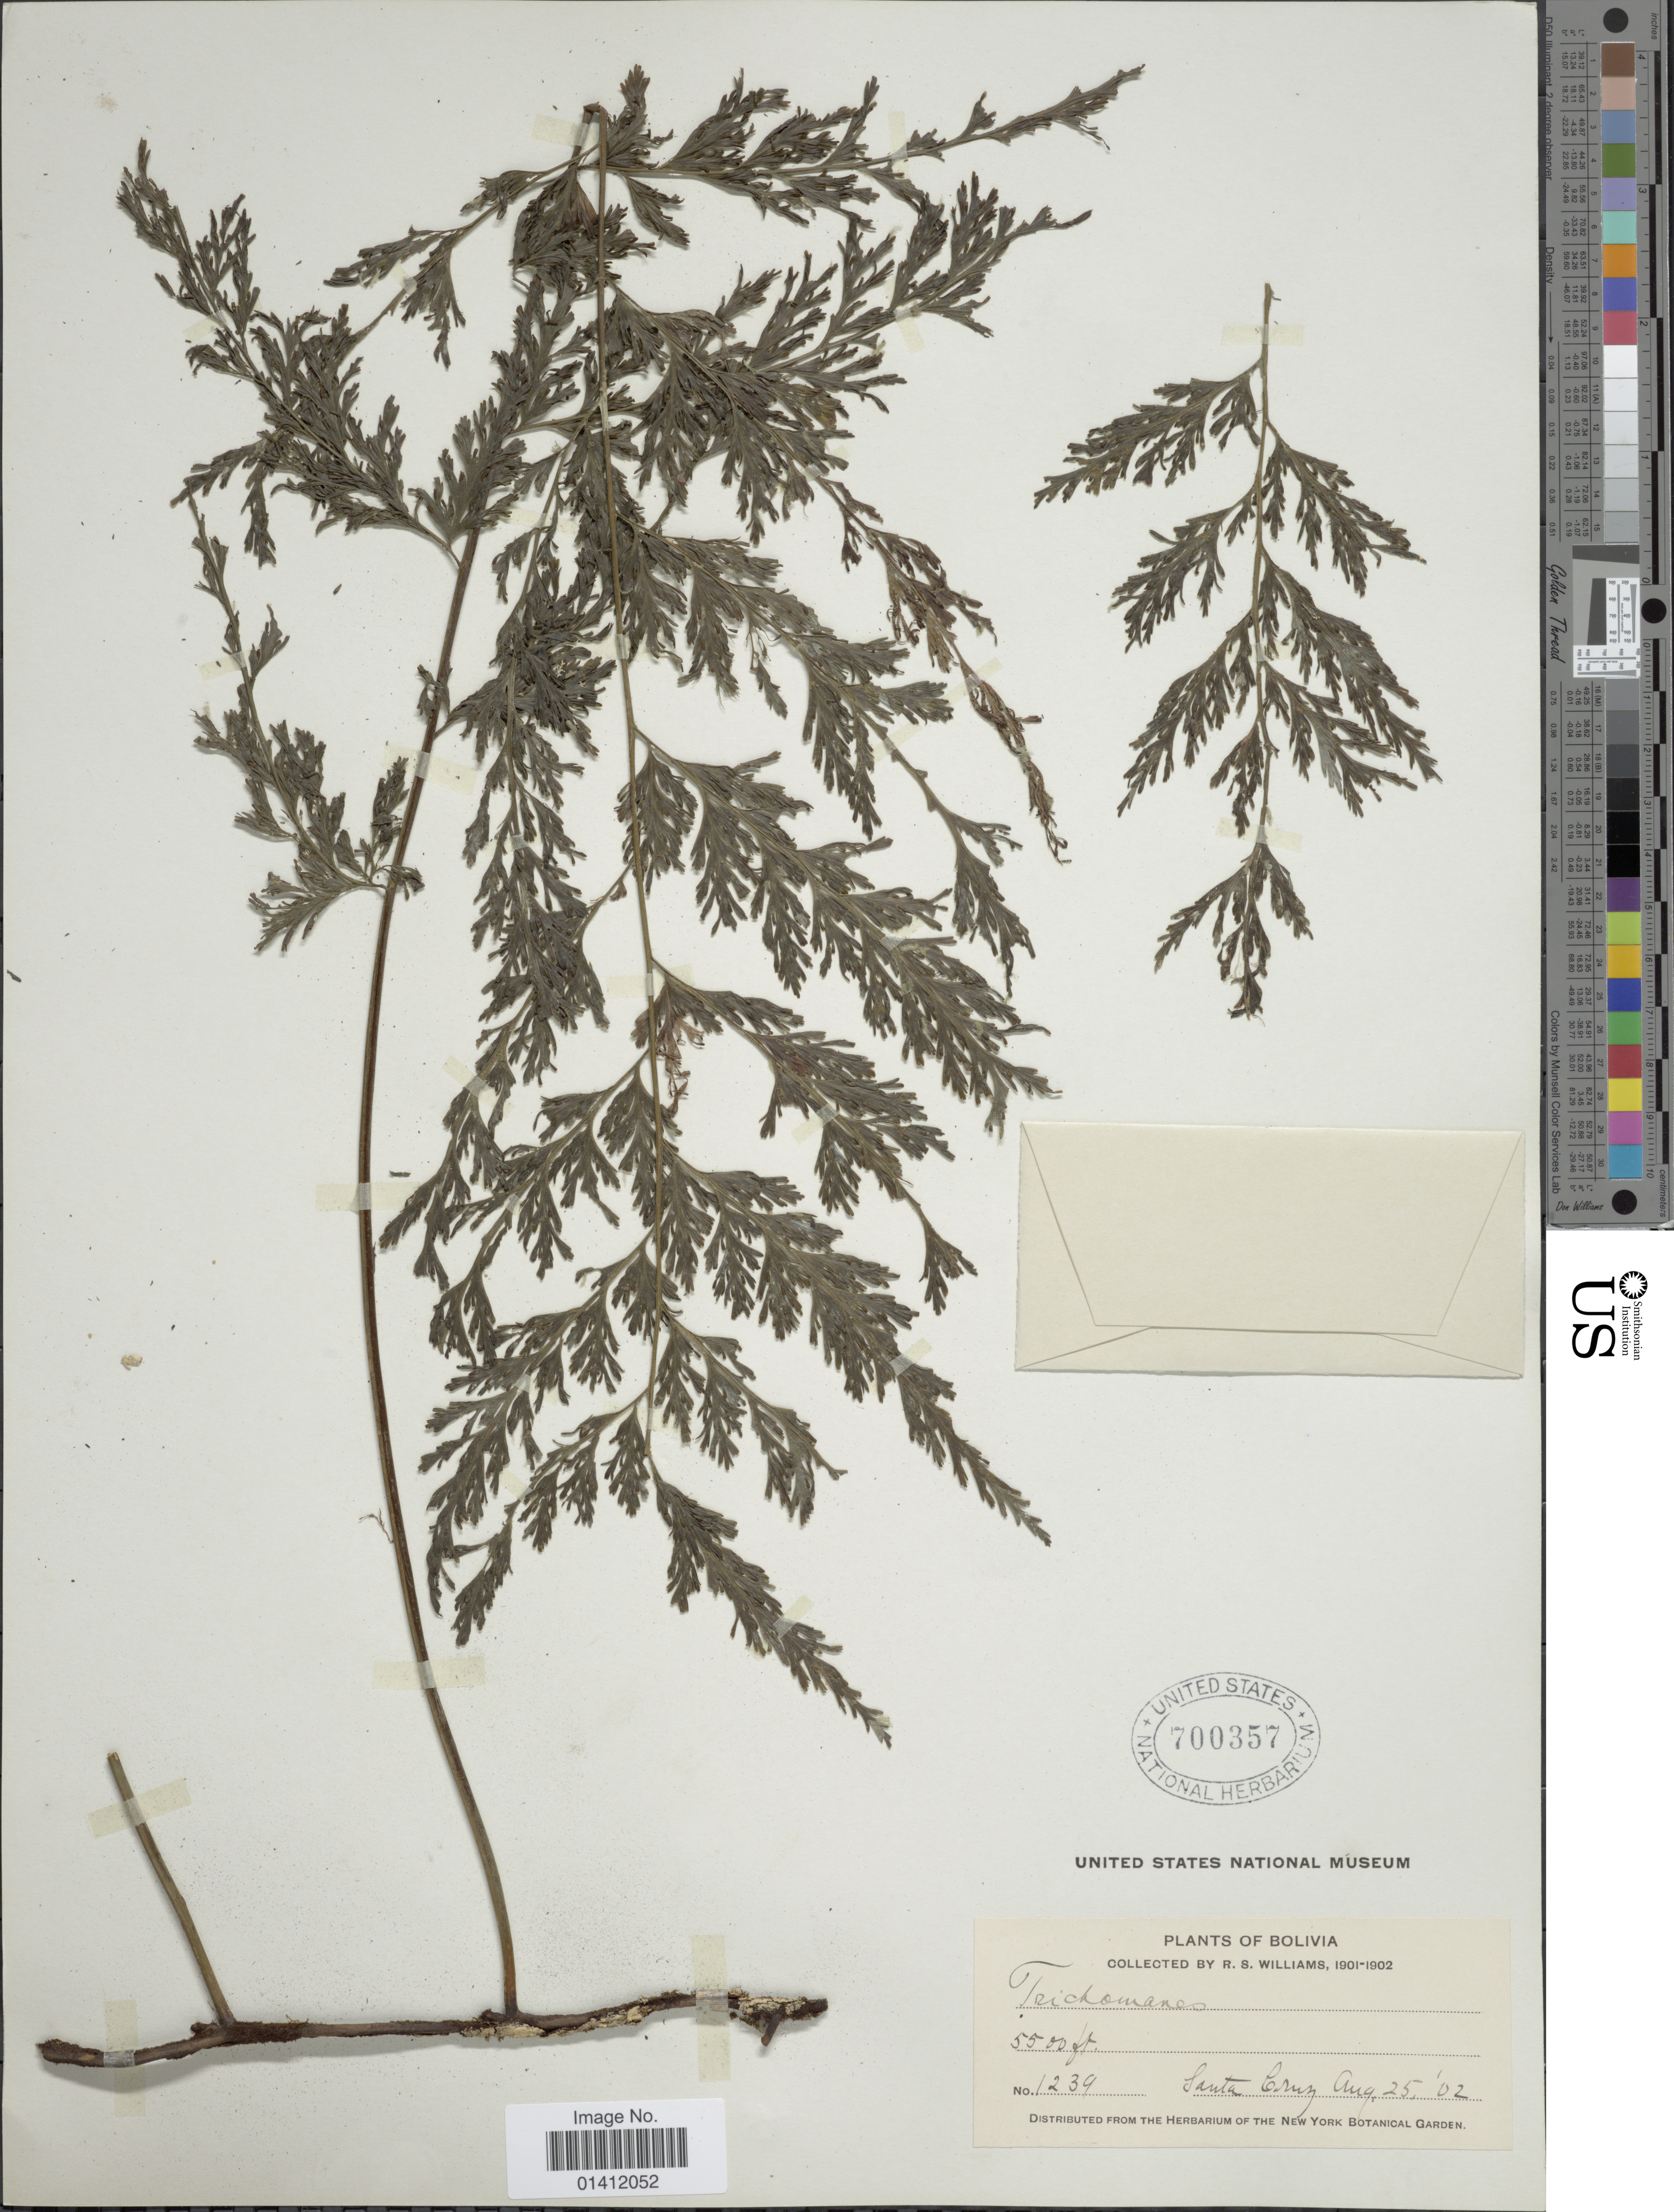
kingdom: Plantae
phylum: Tracheophyta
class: Polypodiopsida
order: Hymenophyllales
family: Hymenophyllaceae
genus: Vandenboschia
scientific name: Vandenboschia radicans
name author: (Sw.) Copel.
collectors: R. S. Williams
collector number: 1239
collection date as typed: Aug. 25, '02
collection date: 1902-08-25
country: Bolivia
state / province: La Paz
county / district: Franz Tamayo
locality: Santa Cruz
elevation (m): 1676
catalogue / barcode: US 700357